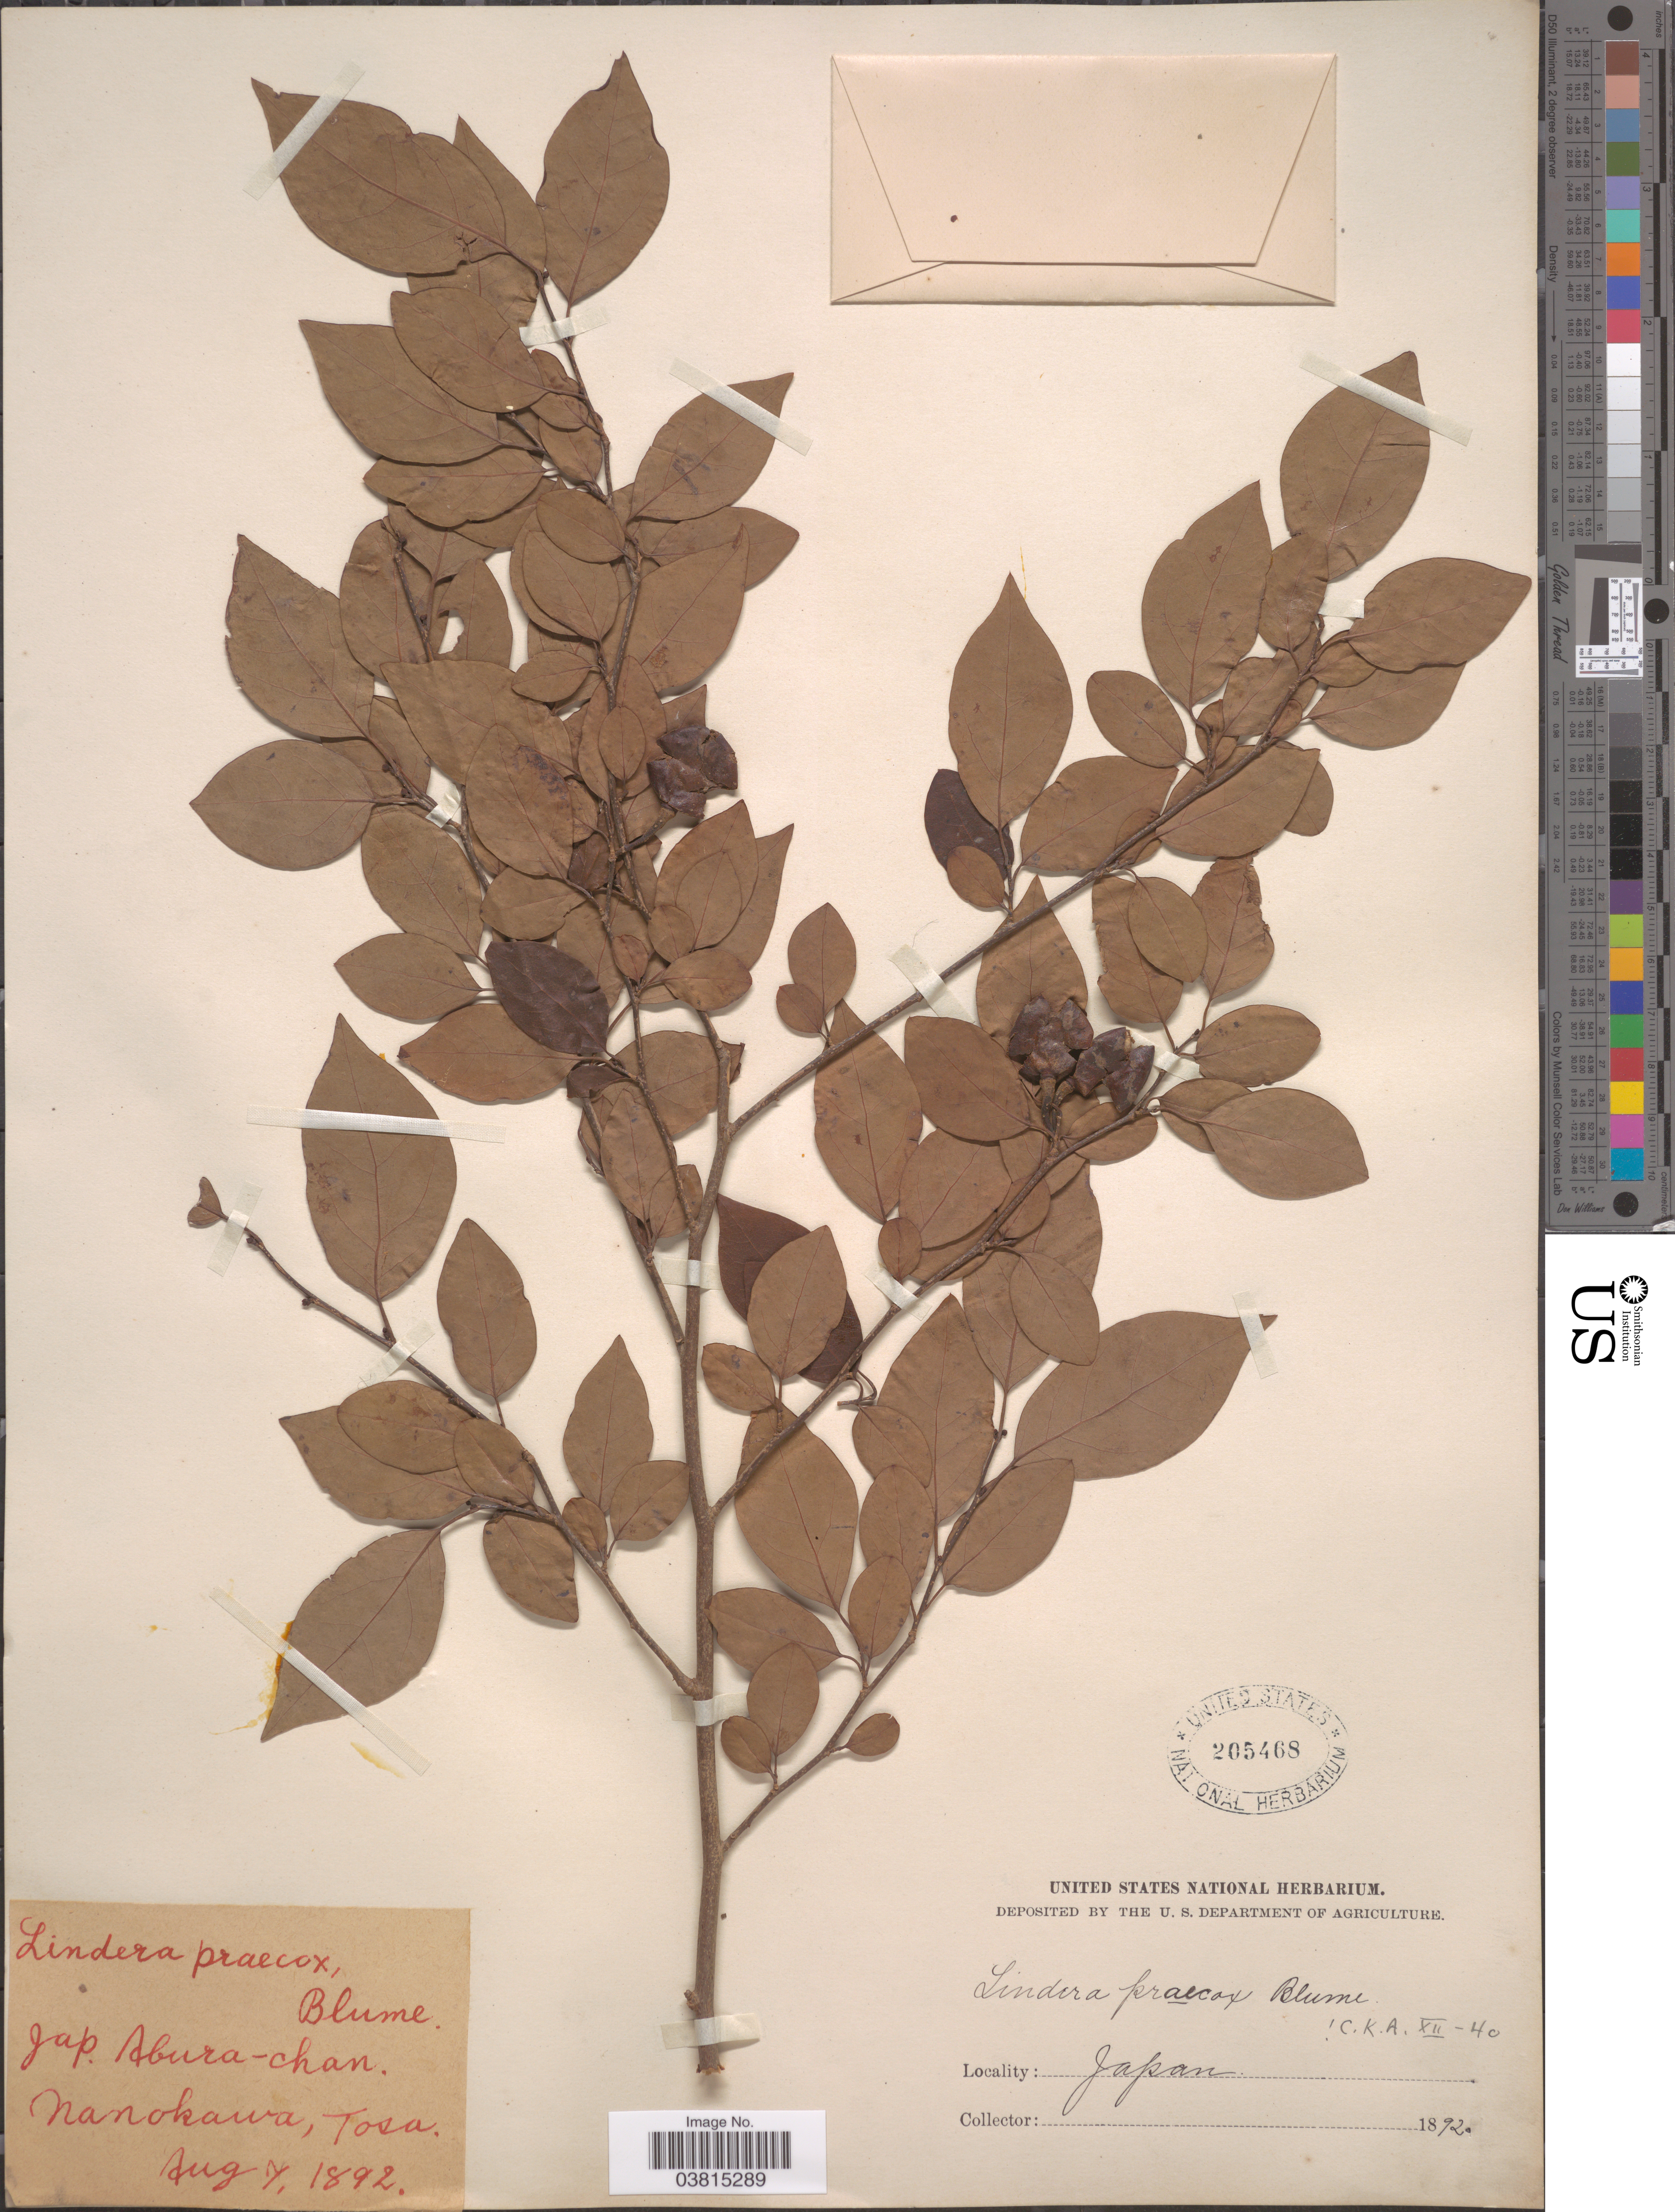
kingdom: Plantae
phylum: Tracheophyta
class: Magnoliopsida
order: Laurales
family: Lauraceae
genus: Lindera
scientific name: Lindera praecox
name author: (Siebold & Zucc.) Blume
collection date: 1892-08-07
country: Japan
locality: Nanokawa, Tosa.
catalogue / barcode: US 205468